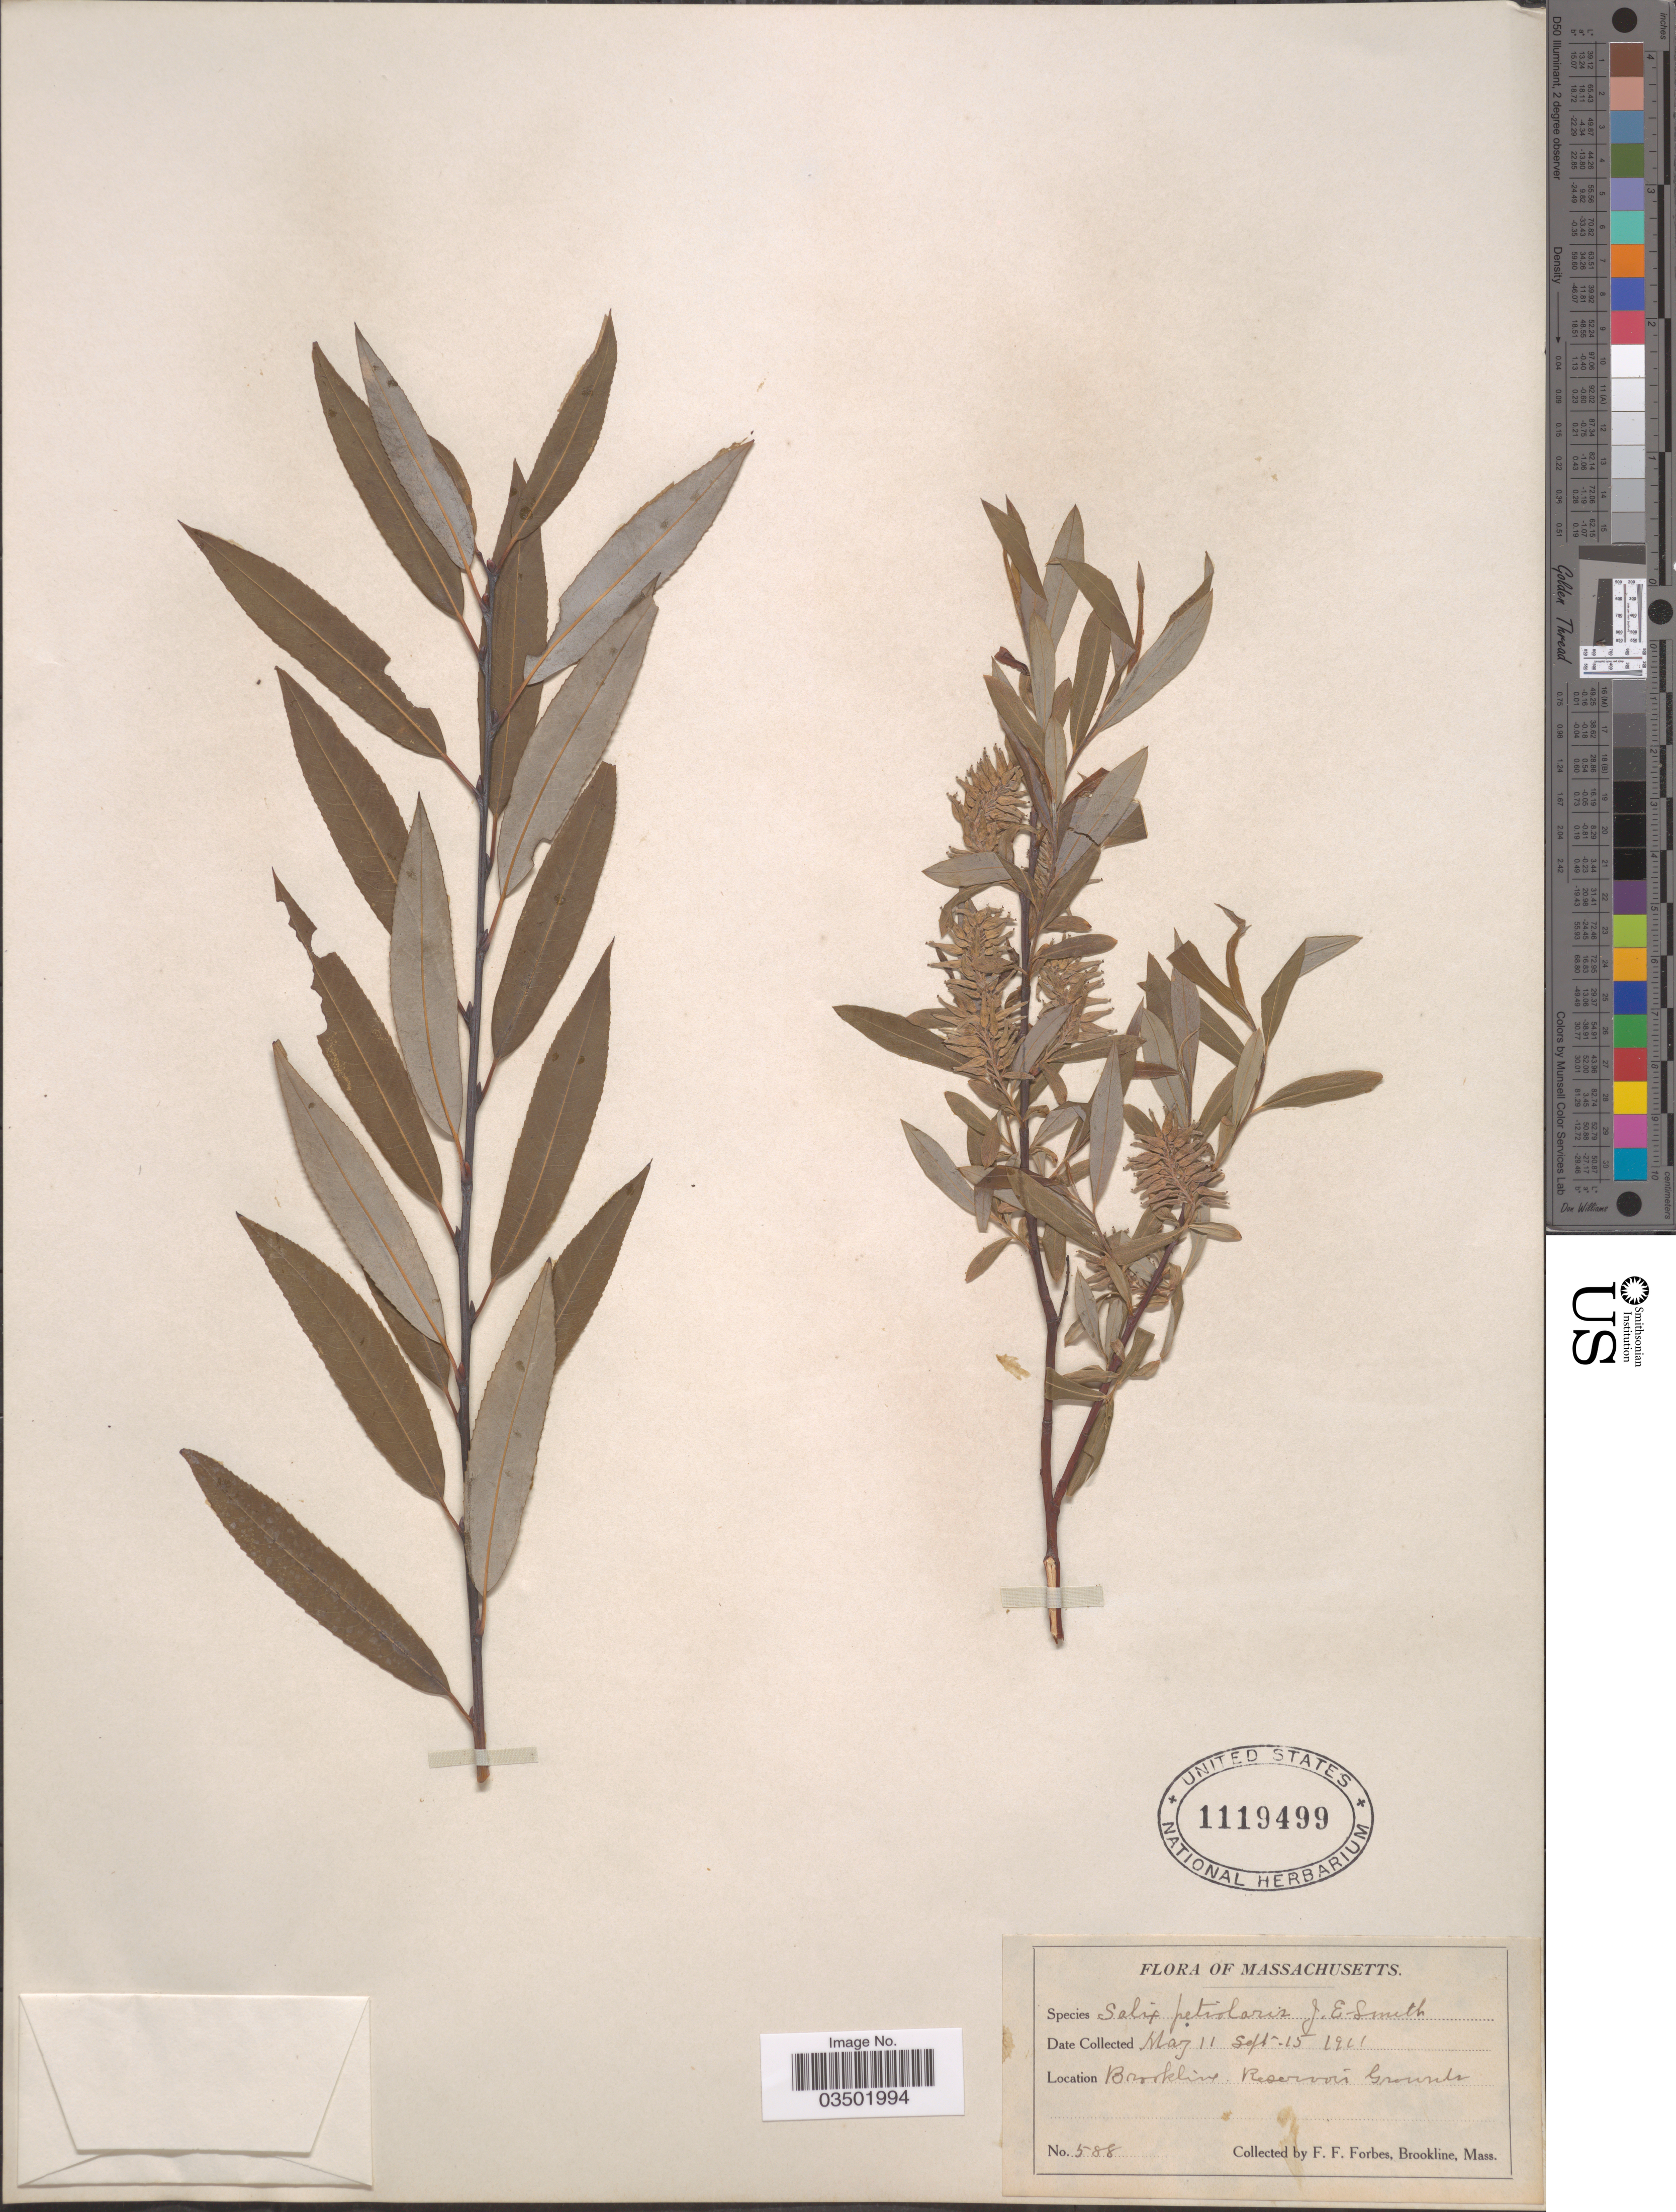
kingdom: Plantae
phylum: Tracheophyta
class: Magnoliopsida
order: Malpighiales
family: Salicaceae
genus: Salix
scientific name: Salix petiolaris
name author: Sm.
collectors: F. Forbes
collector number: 588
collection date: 1911-05-11/1911-09-15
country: United States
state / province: Massachusetts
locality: Brookline. Reservoir Grounds.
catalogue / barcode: US 1119499